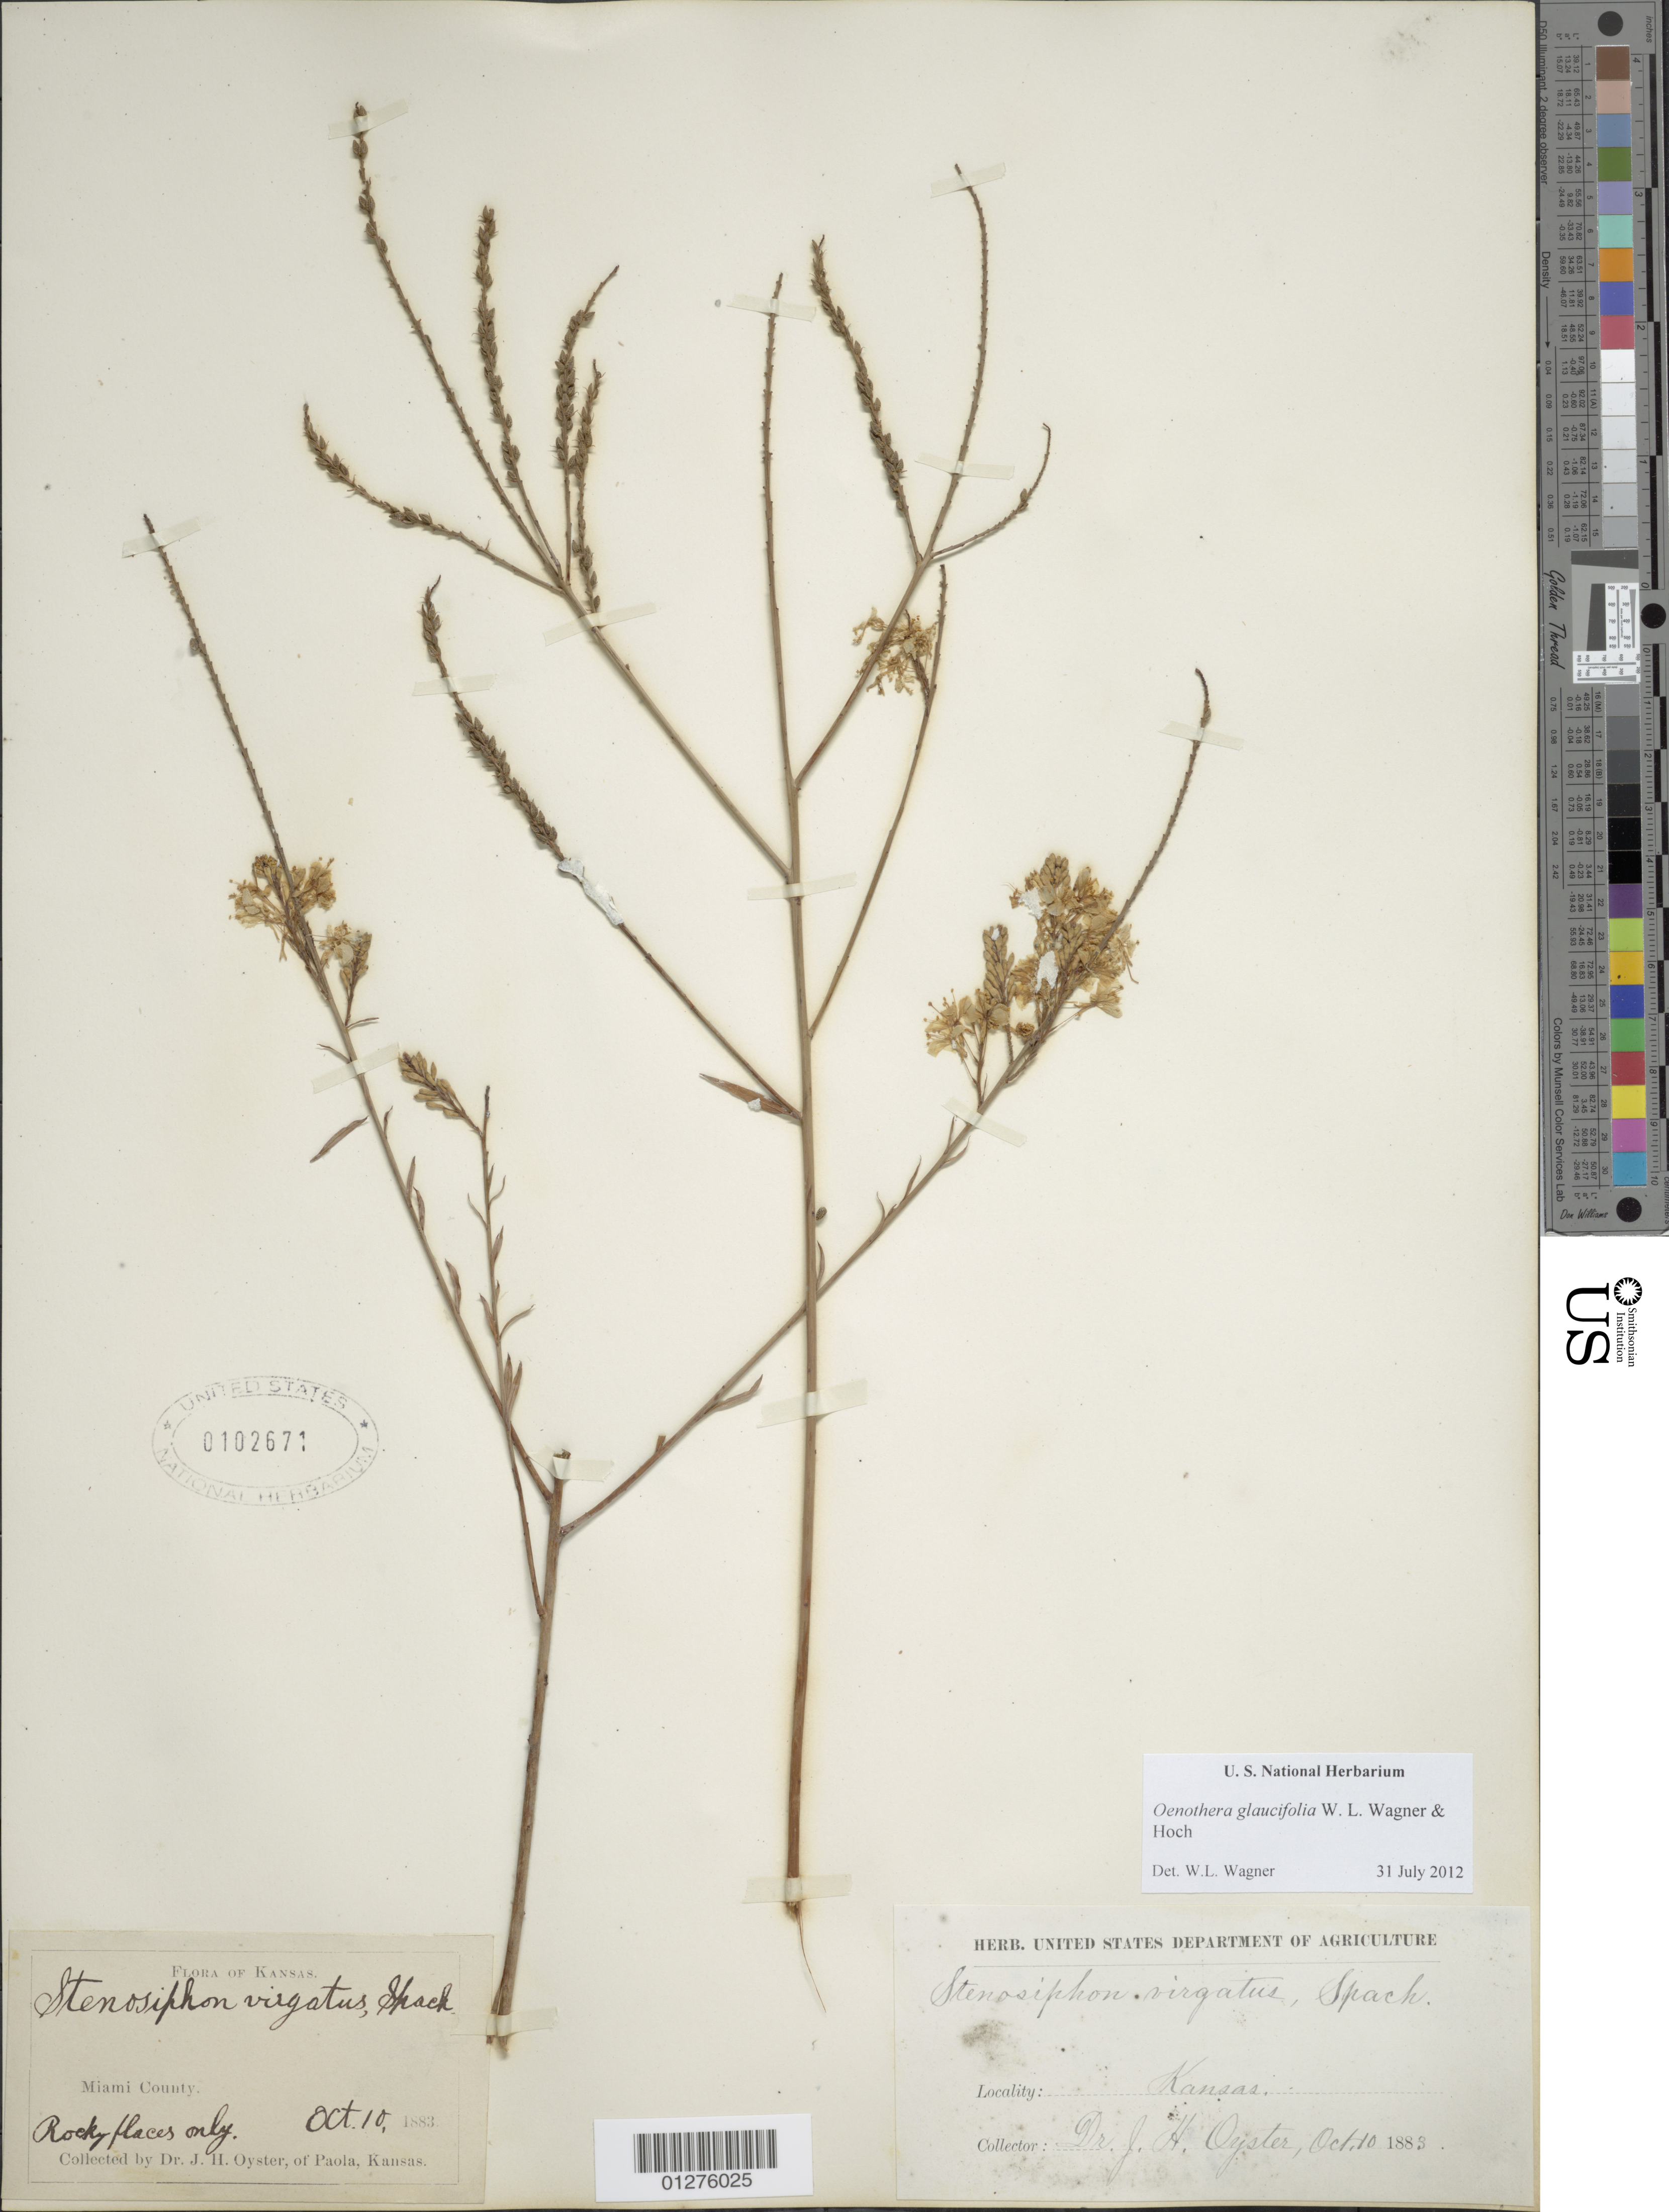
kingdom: Plantae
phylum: Tracheophyta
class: Magnoliopsida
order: Myrtales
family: Onagraceae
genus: Oenothera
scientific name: Oenothera glaucifolia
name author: W.L. Wagner & Hoch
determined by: Wagner, W. L., (BOT), Smithsonian Institution - National Museum of Natural History (UNITED STATES)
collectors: J. H. Oyster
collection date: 1883-10-10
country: United States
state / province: Kansas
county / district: Miami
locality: Paola.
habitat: Rocky places.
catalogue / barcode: US 102671